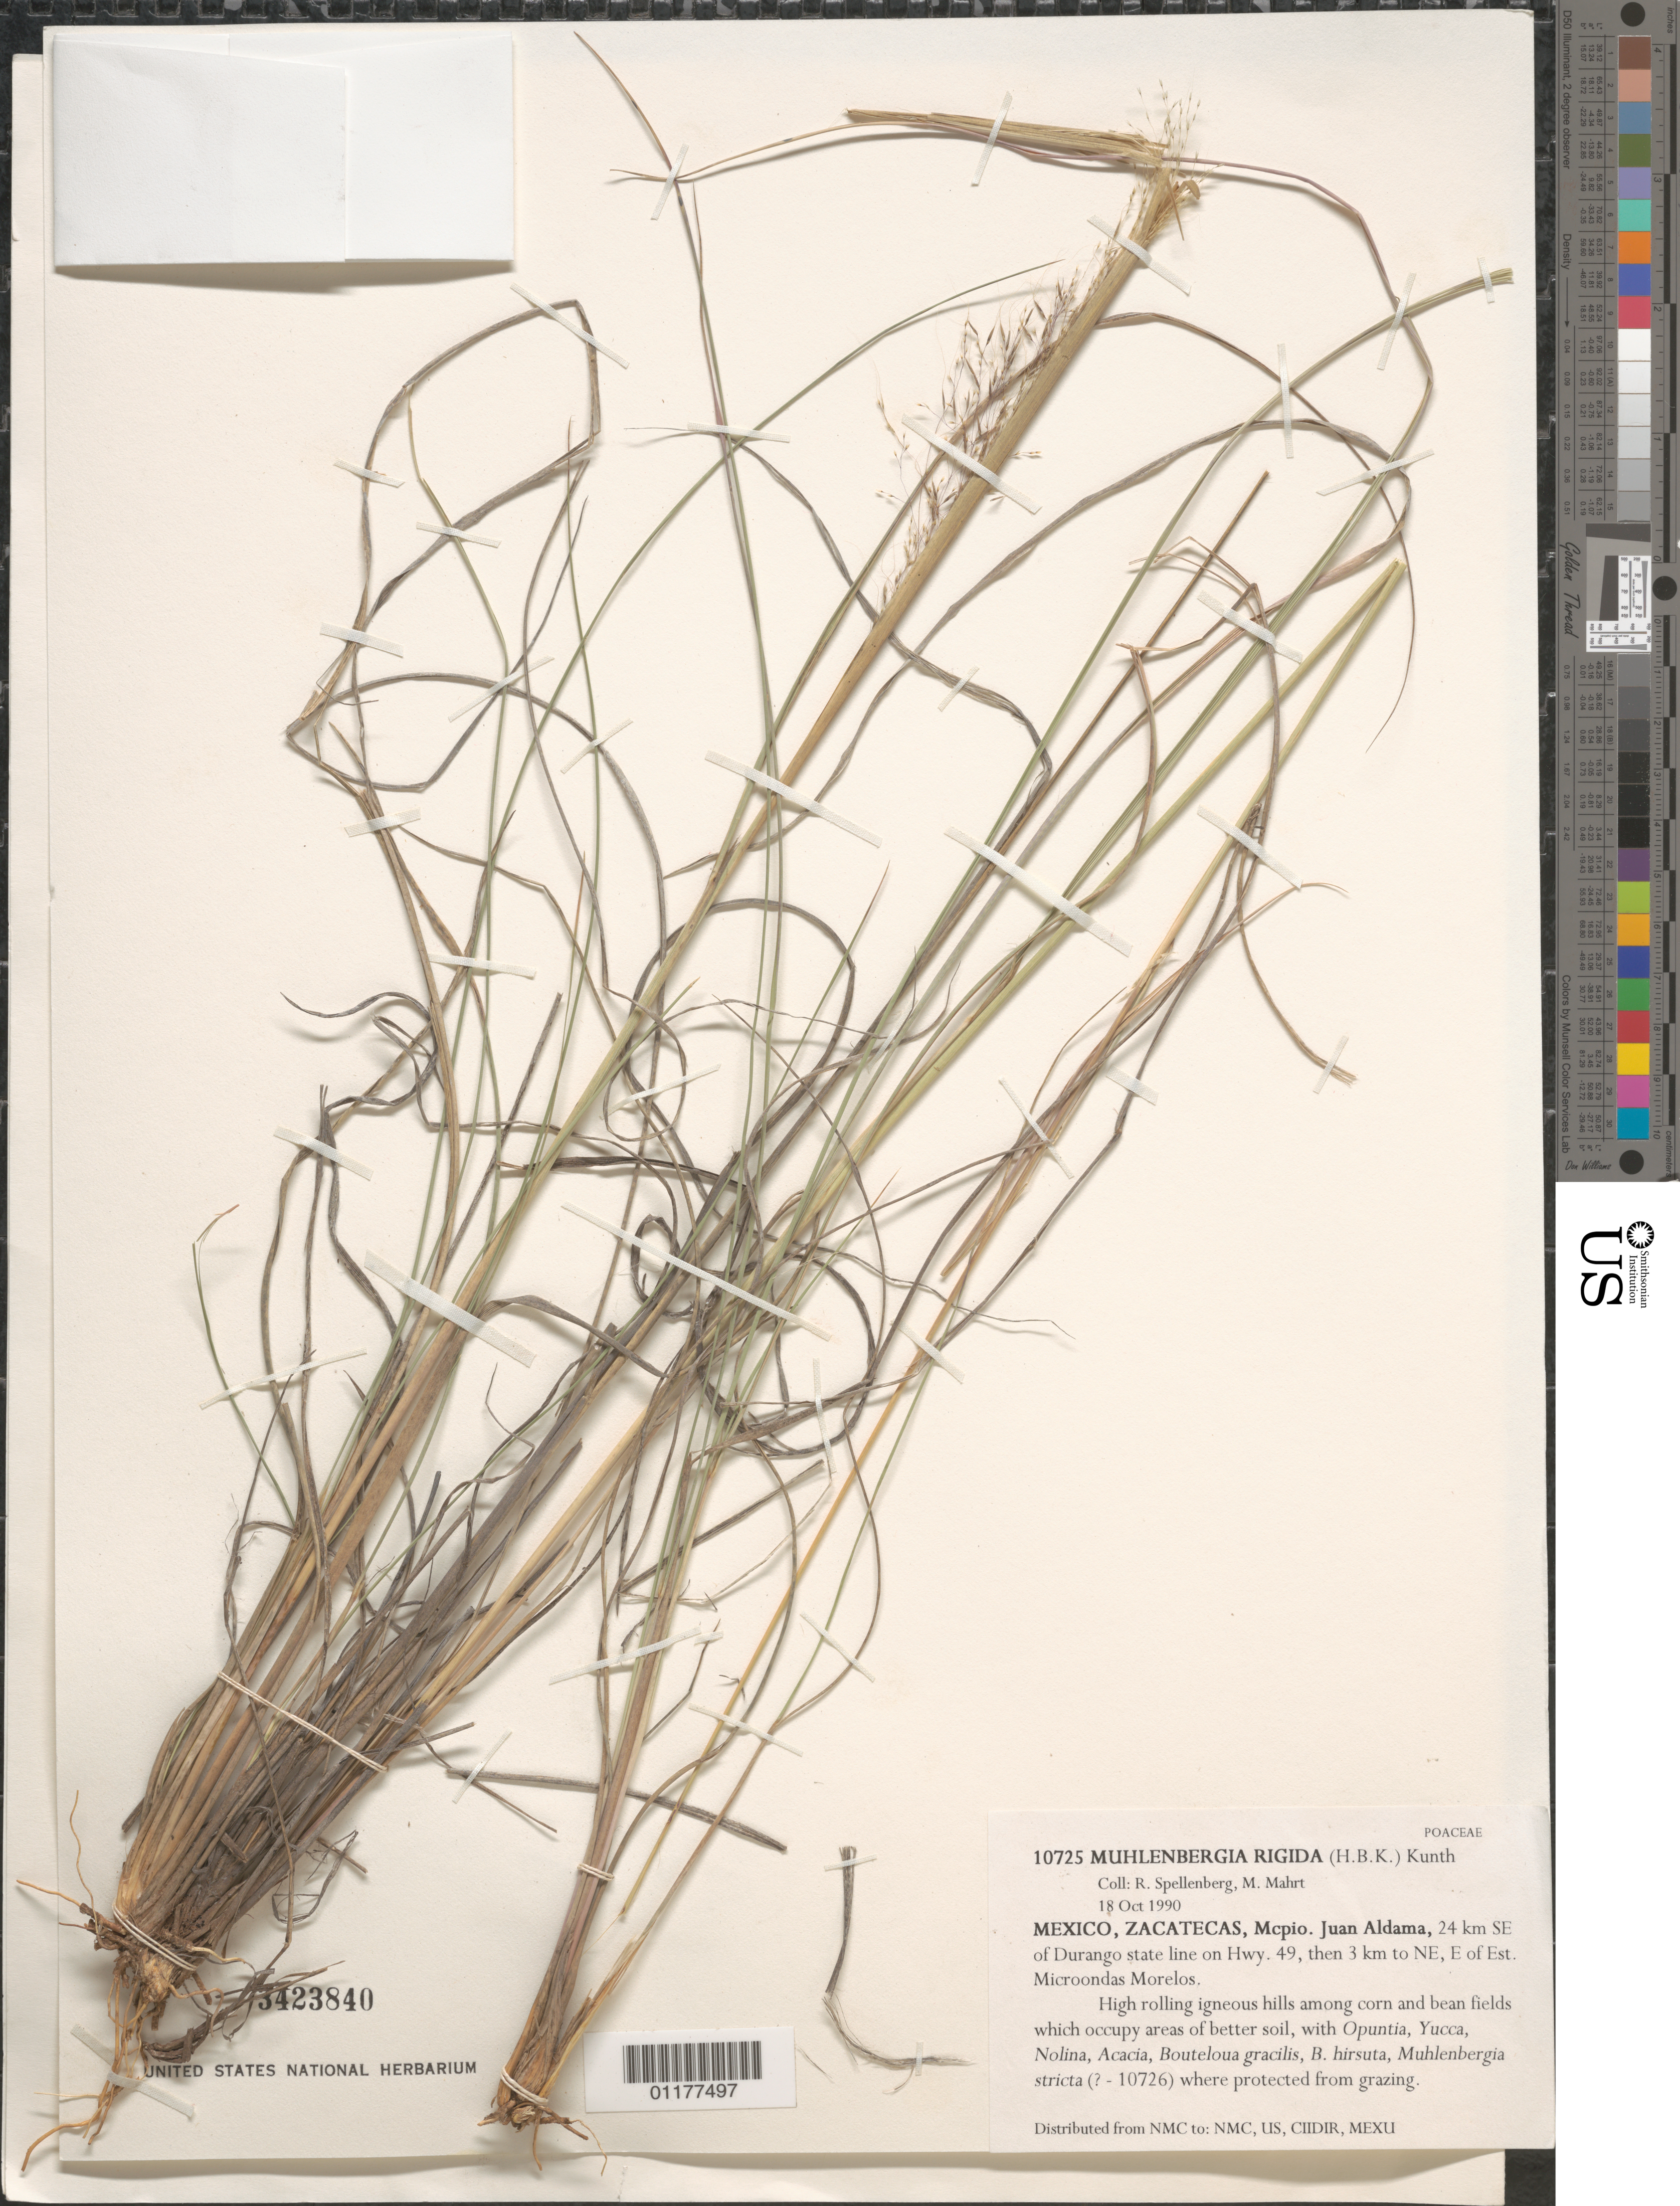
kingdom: Plantae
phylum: Tracheophyta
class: Liliopsida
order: Poales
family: Poaceae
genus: Muhlenbergia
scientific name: Muhlenbergia rigida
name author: (Kunth) Kunth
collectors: R. W. Spellenberg & M. Mahrt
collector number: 10725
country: Mexico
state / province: Zacatecas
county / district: Juan Aldama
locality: SE of Durango State line on Hwy 49, E of Est. Microondas Morelos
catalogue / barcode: US 3423840